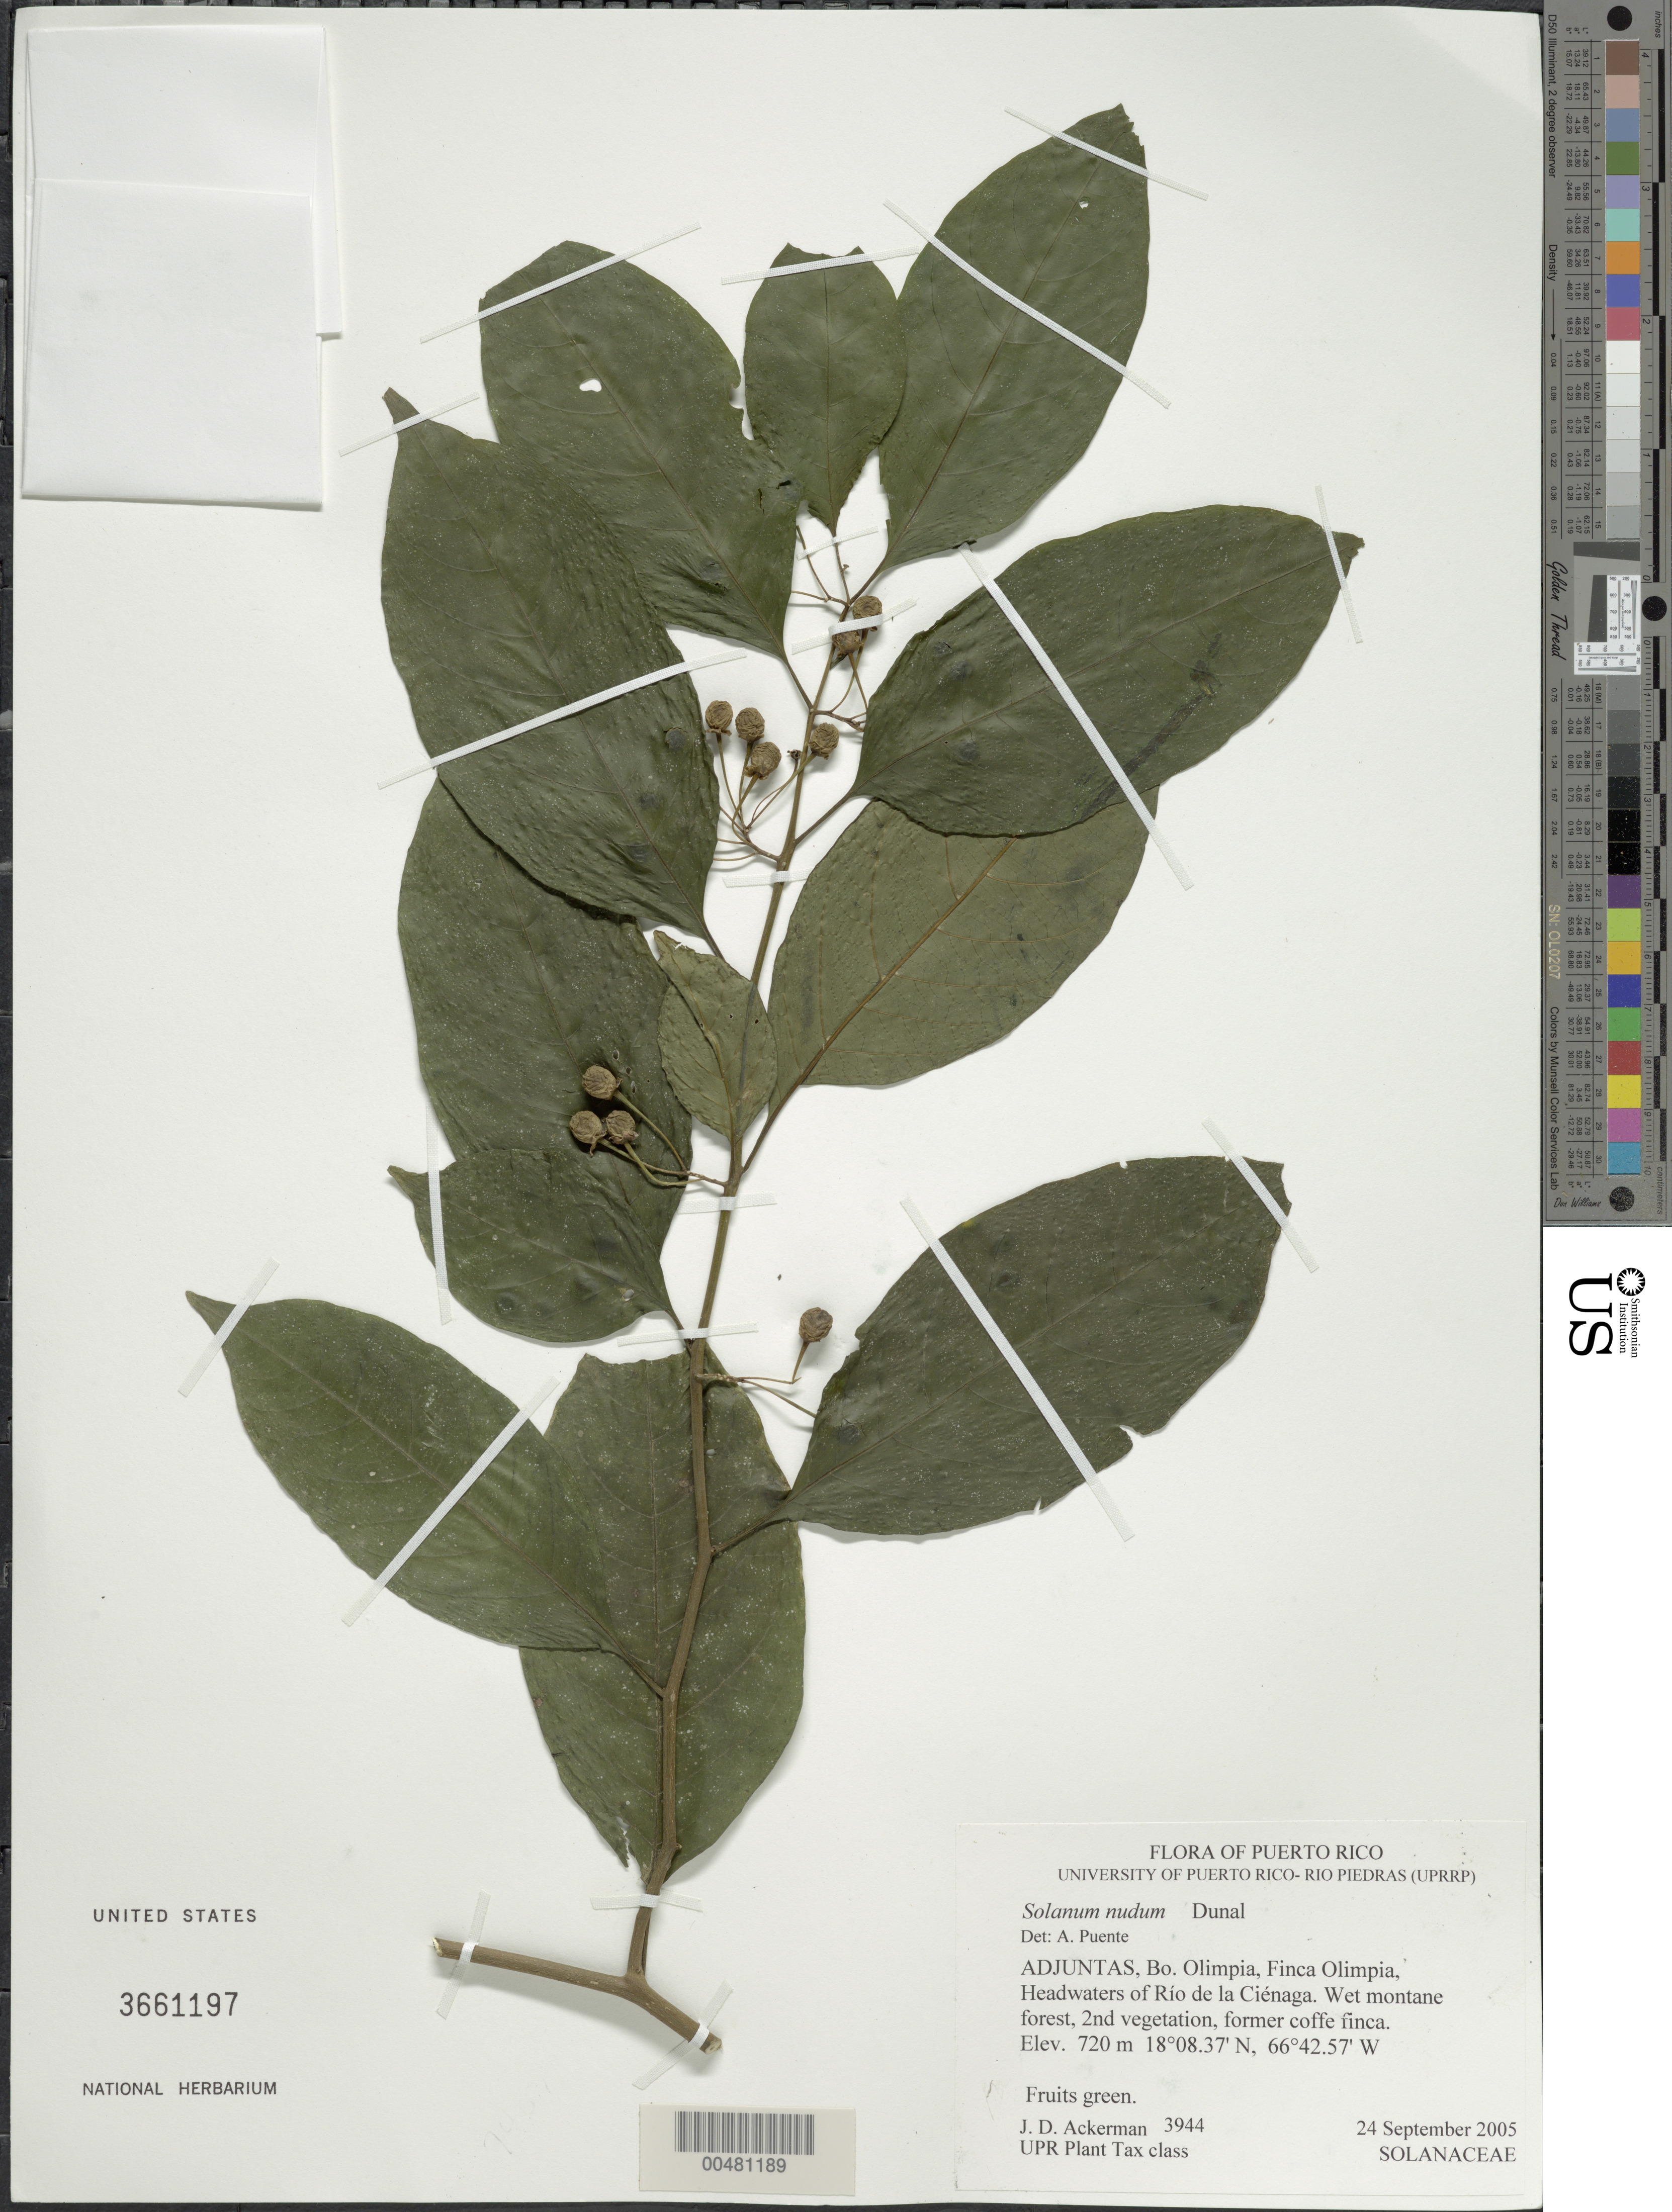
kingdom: Plantae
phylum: Tracheophyta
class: Magnoliopsida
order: Solanales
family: Solanaceae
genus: Solanum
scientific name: Solanum nudum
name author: Dunal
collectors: J. D. Ackerman & UPR Plant Taxonomy Class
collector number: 3944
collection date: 2005-09-24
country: Puerto Rico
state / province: Adjuntas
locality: Bo. Olimpi, Finca Olimpia, headwaters of Río de la Ciénaga.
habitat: Wet montane forest, 2 nd vegetation, former coffee finca.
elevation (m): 720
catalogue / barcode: US 3661197